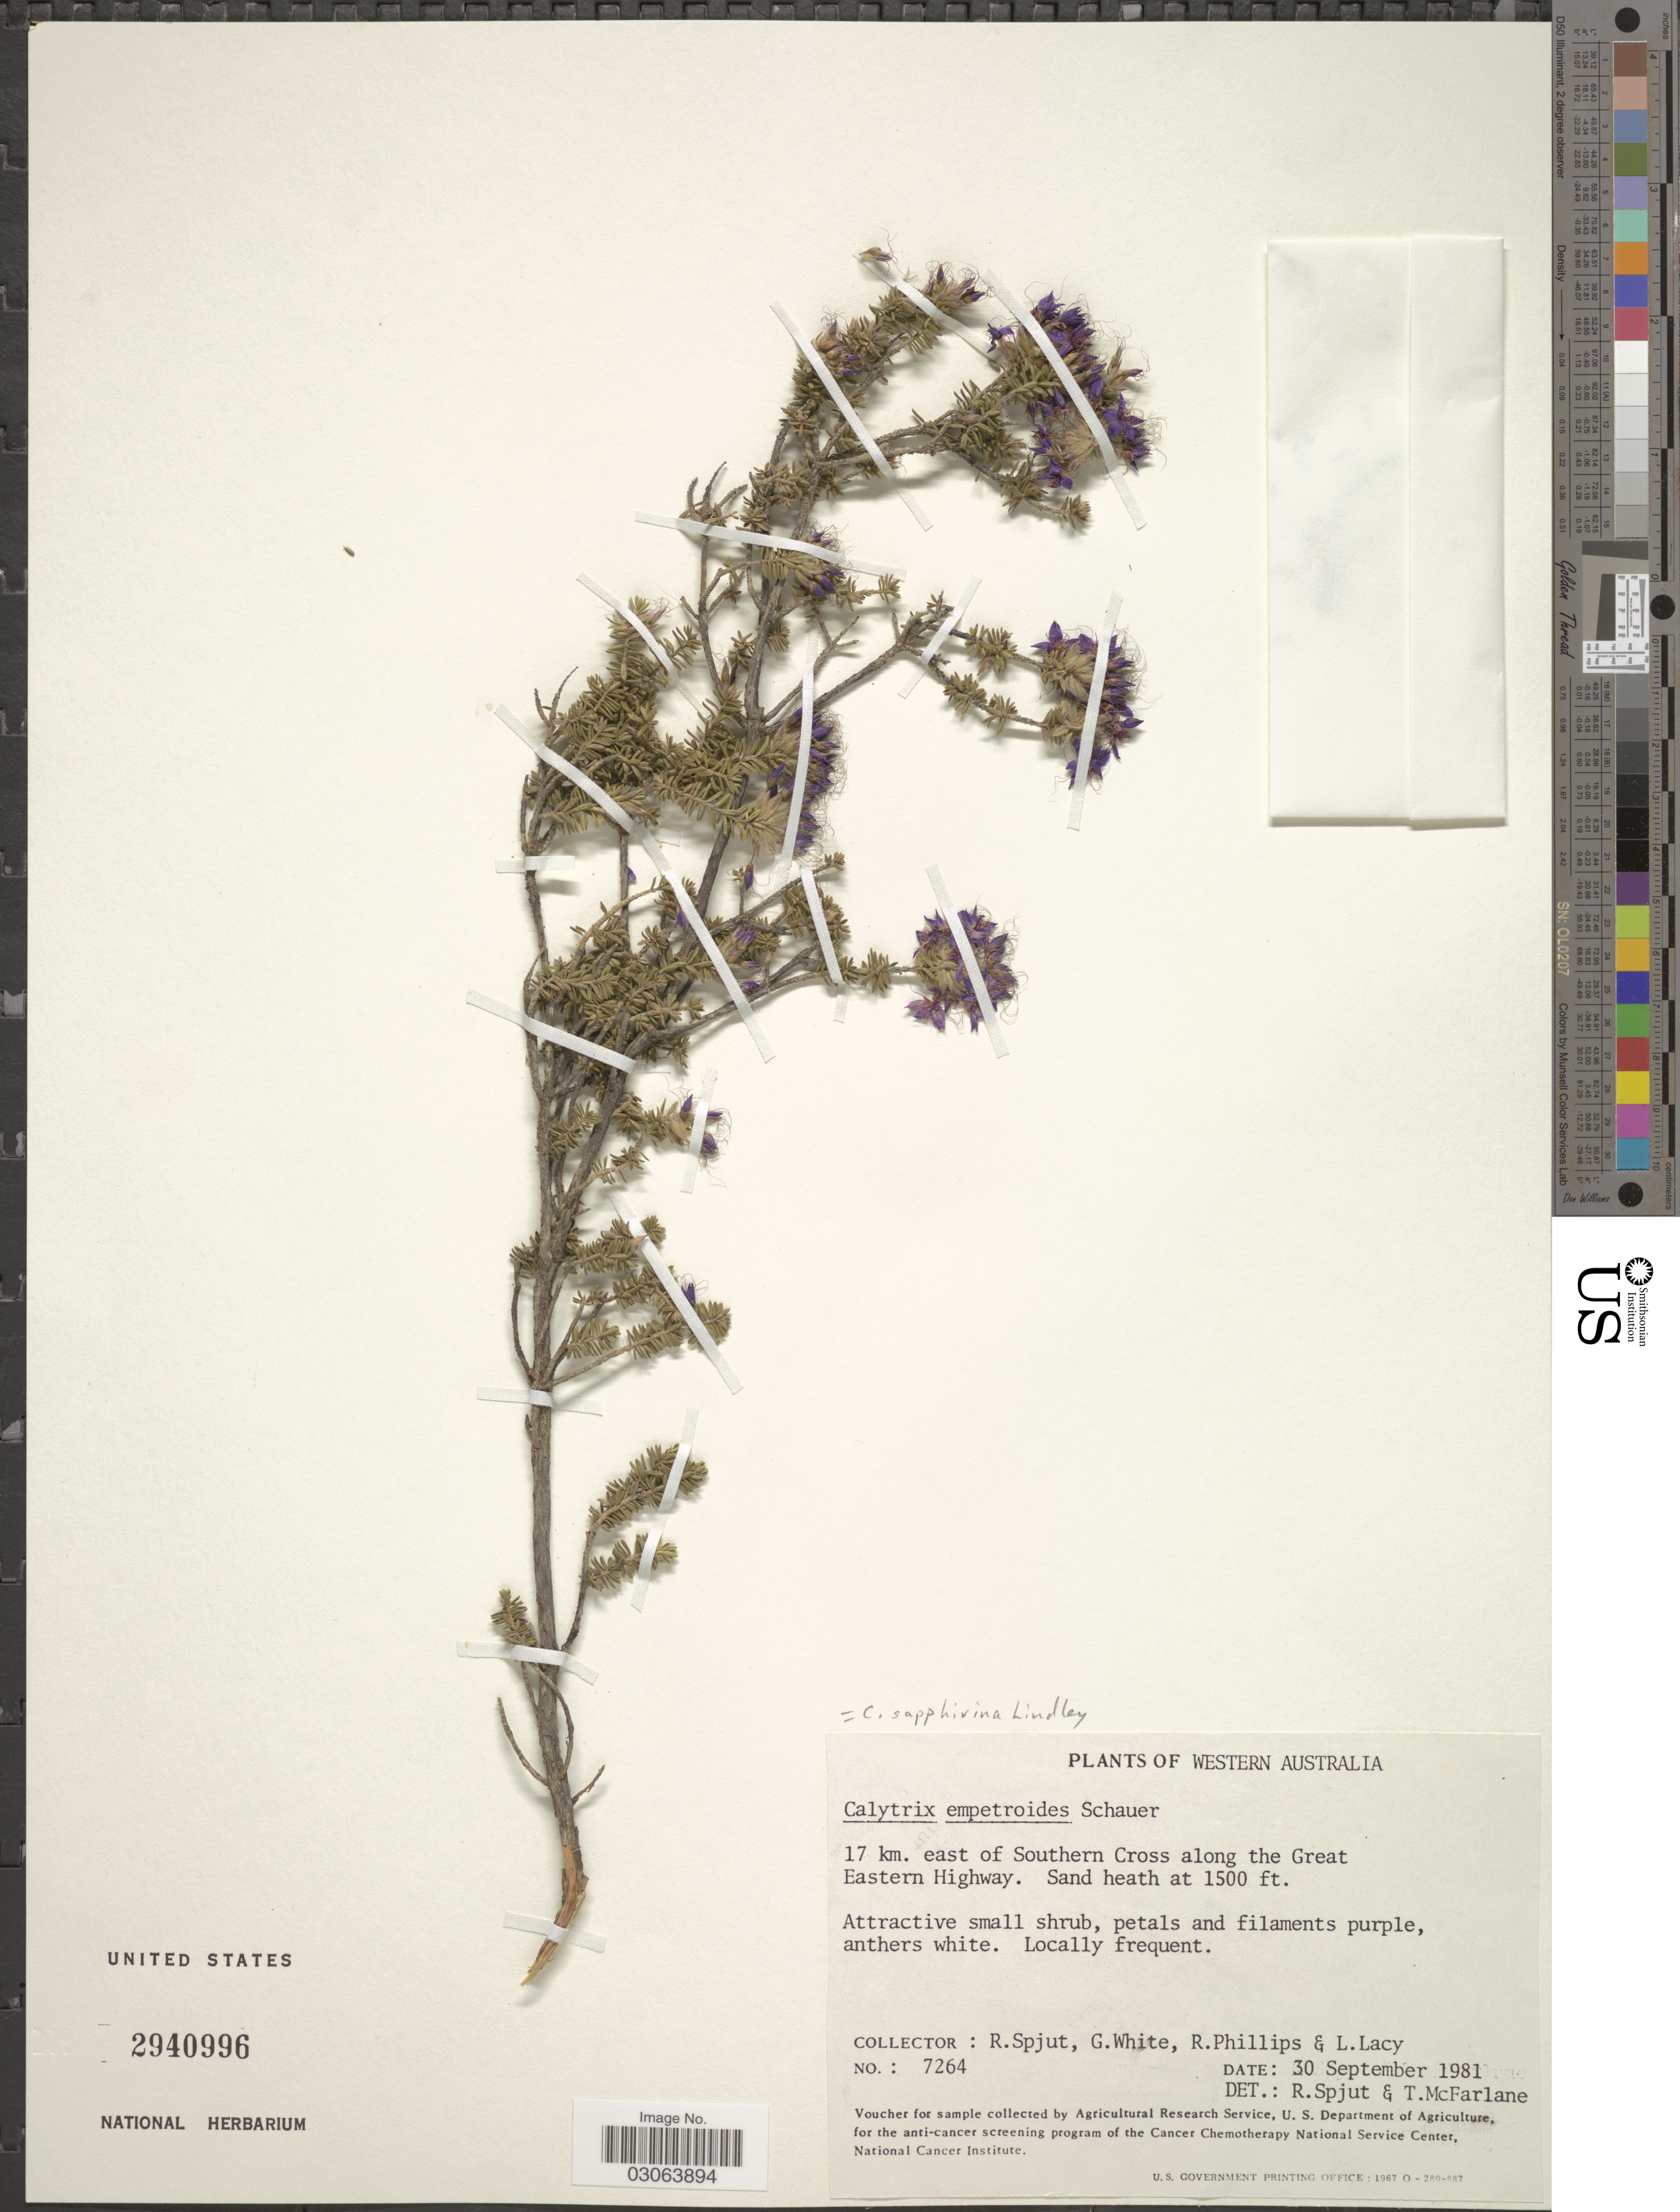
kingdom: Plantae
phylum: Tracheophyta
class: Magnoliopsida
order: Myrtales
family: Myrtaceae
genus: Calytrix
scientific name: Calytrix sapphirina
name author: Lindl.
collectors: R. Spjut, G. White, R. Phillips & L. Lacy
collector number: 7264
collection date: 1981-09-30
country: Australia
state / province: Western Australia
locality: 17 km. east of Southern Cross along the Great Eastern Highway.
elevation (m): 457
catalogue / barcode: US 2940996